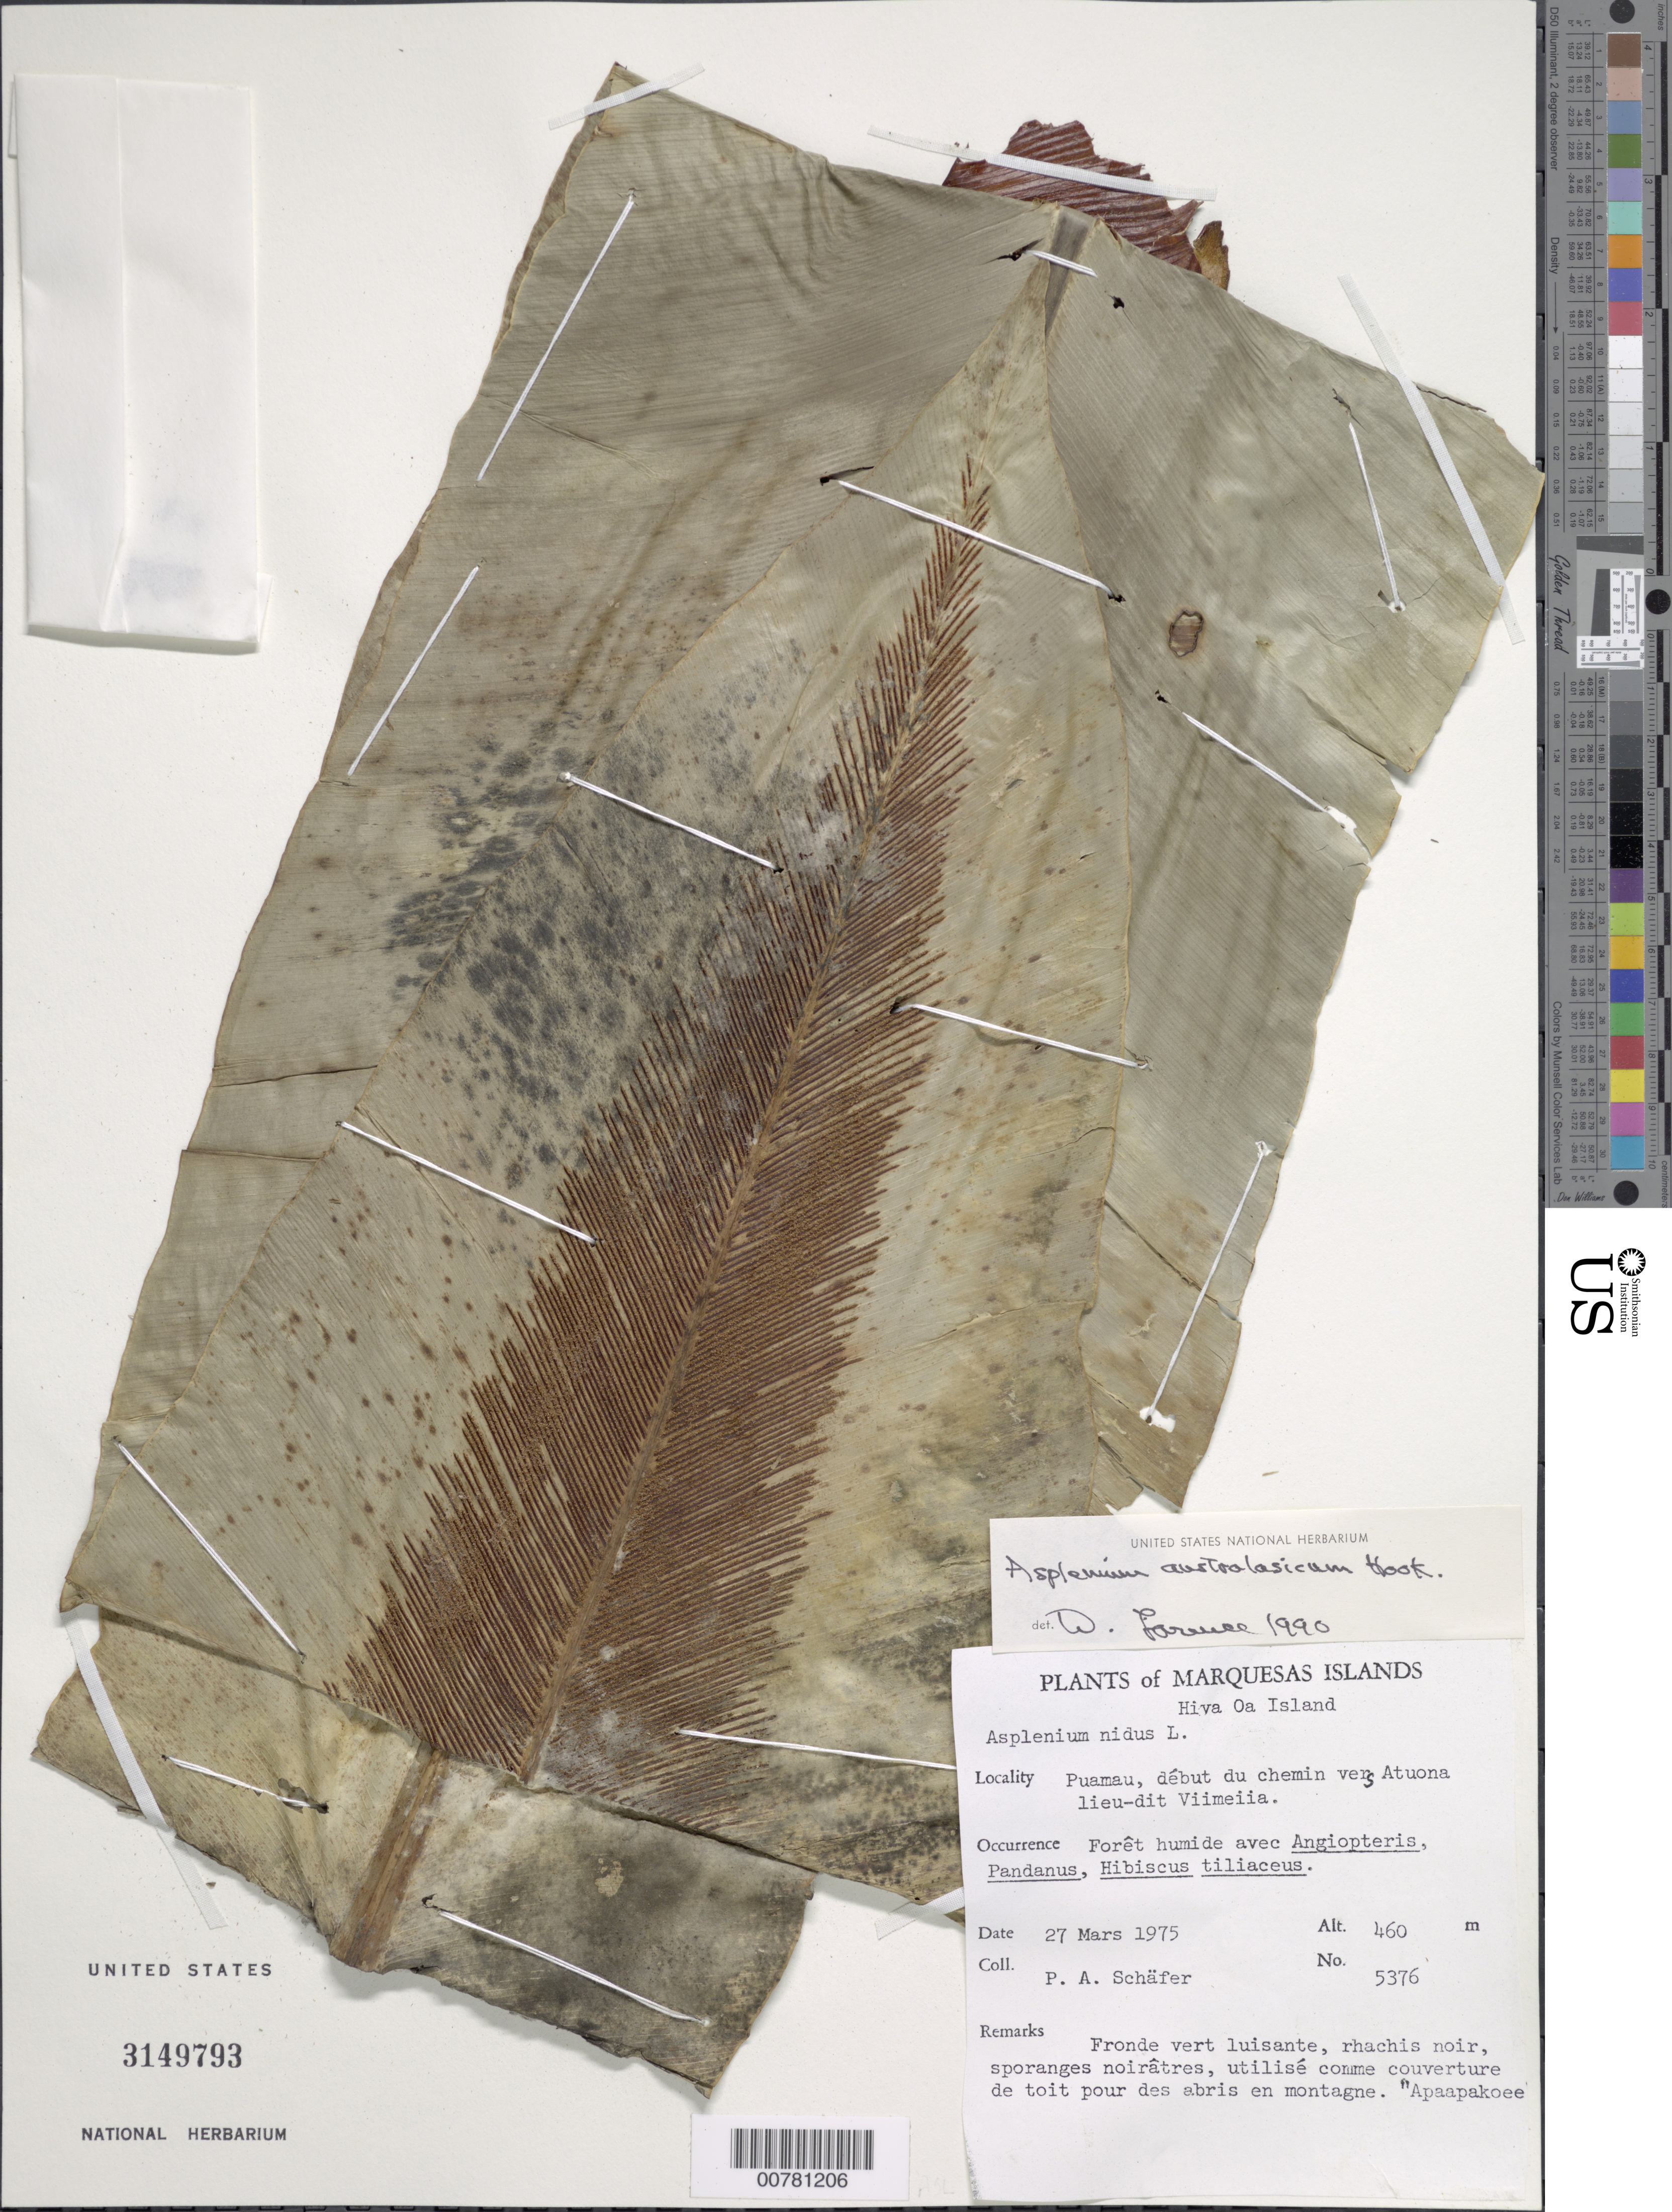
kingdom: Plantae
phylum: Tracheophyta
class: Polypodiopsida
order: Polypodiales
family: Aspleniaceae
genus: Asplenium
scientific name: Asplenium australasicum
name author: (Sm.) Hook.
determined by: Lorence, David H., (PTBG), National Tropical Botanical Garden (UNITED STATES)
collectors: P. A. Schäfer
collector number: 5376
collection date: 1975-03-27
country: French Polynesia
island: Hiva Oa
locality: Puamau, début du chemin vers Atuona, lieu-dit Viimeiia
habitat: Forêt humide avec Angiopteris, Pandanus, Hibiscus tiliaceus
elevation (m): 460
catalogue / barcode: US 3149793